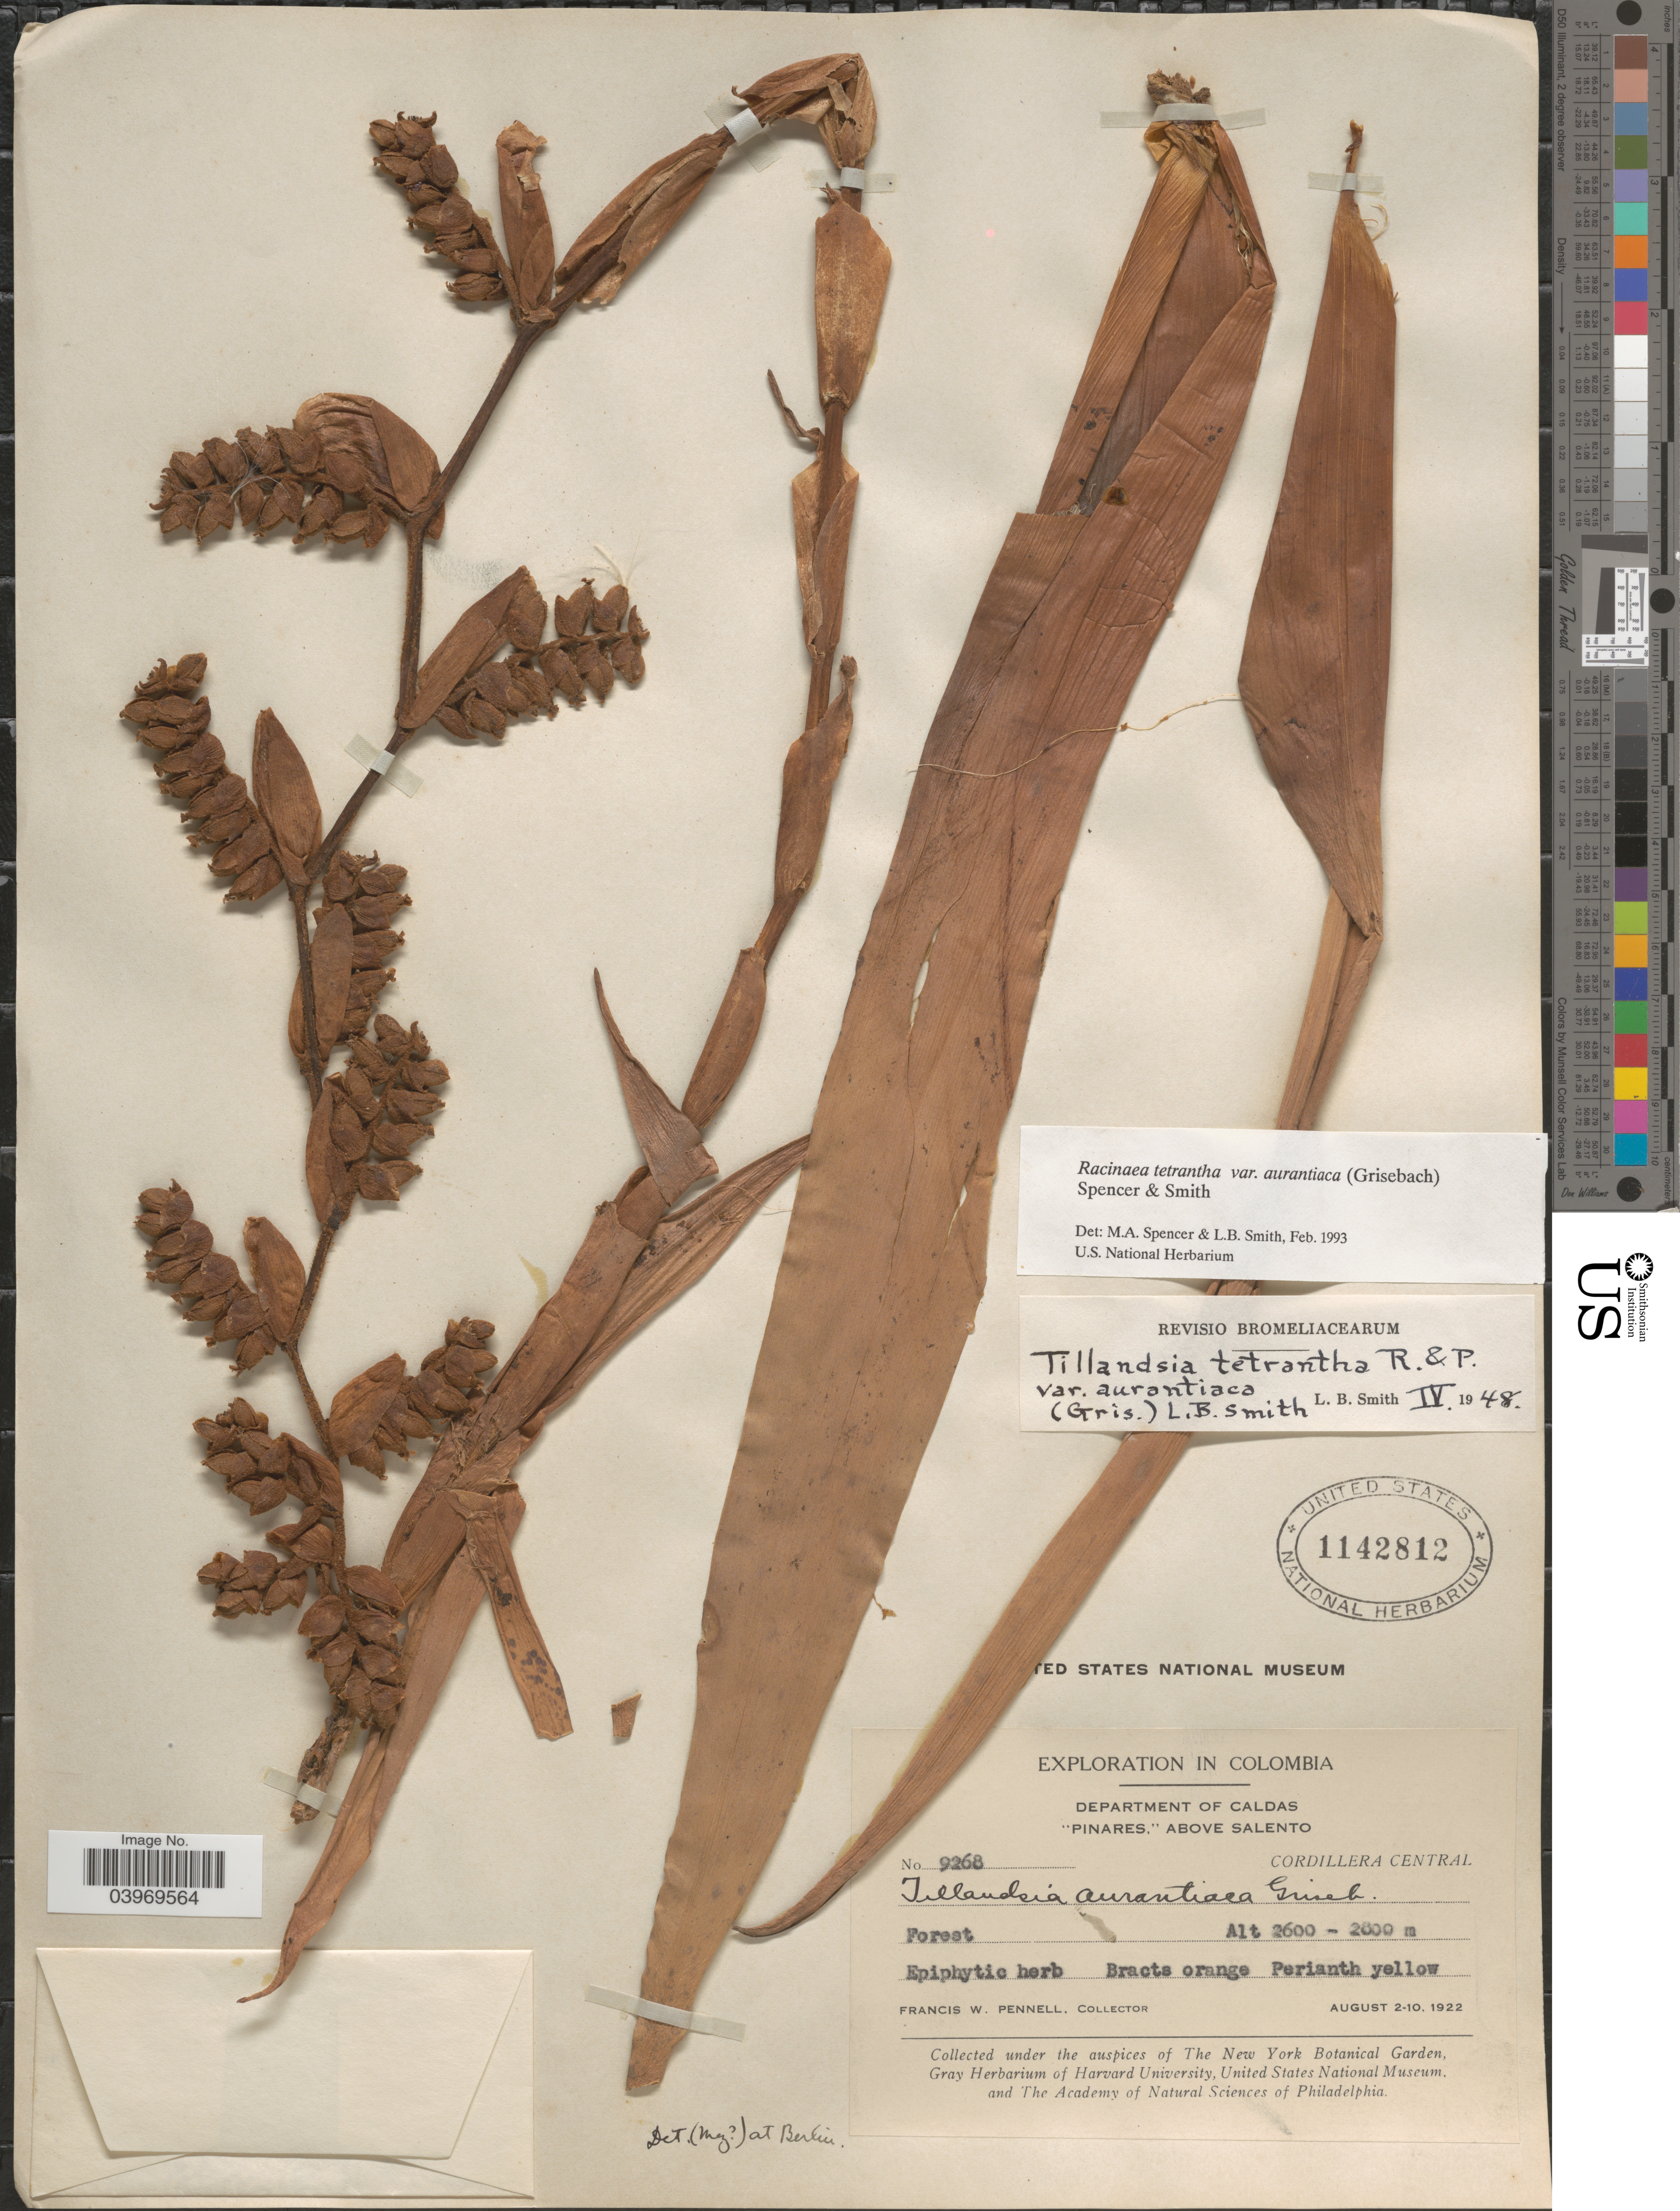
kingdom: Plantae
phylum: Tracheophyta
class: Liliopsida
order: Poales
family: Bromeliaceae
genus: Racinaea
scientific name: Racinaea tetrantha var. aurantiaca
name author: (Griseb.) M.A. Spencer & L.B. Sm.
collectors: F. W. Pennell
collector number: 9268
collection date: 1922-08-02/1922-08-10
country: Colombia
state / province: Caldas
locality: Department of Caldas. "Pinares," above Salento. Cordillera Central.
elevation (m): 2600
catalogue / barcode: US 1142812